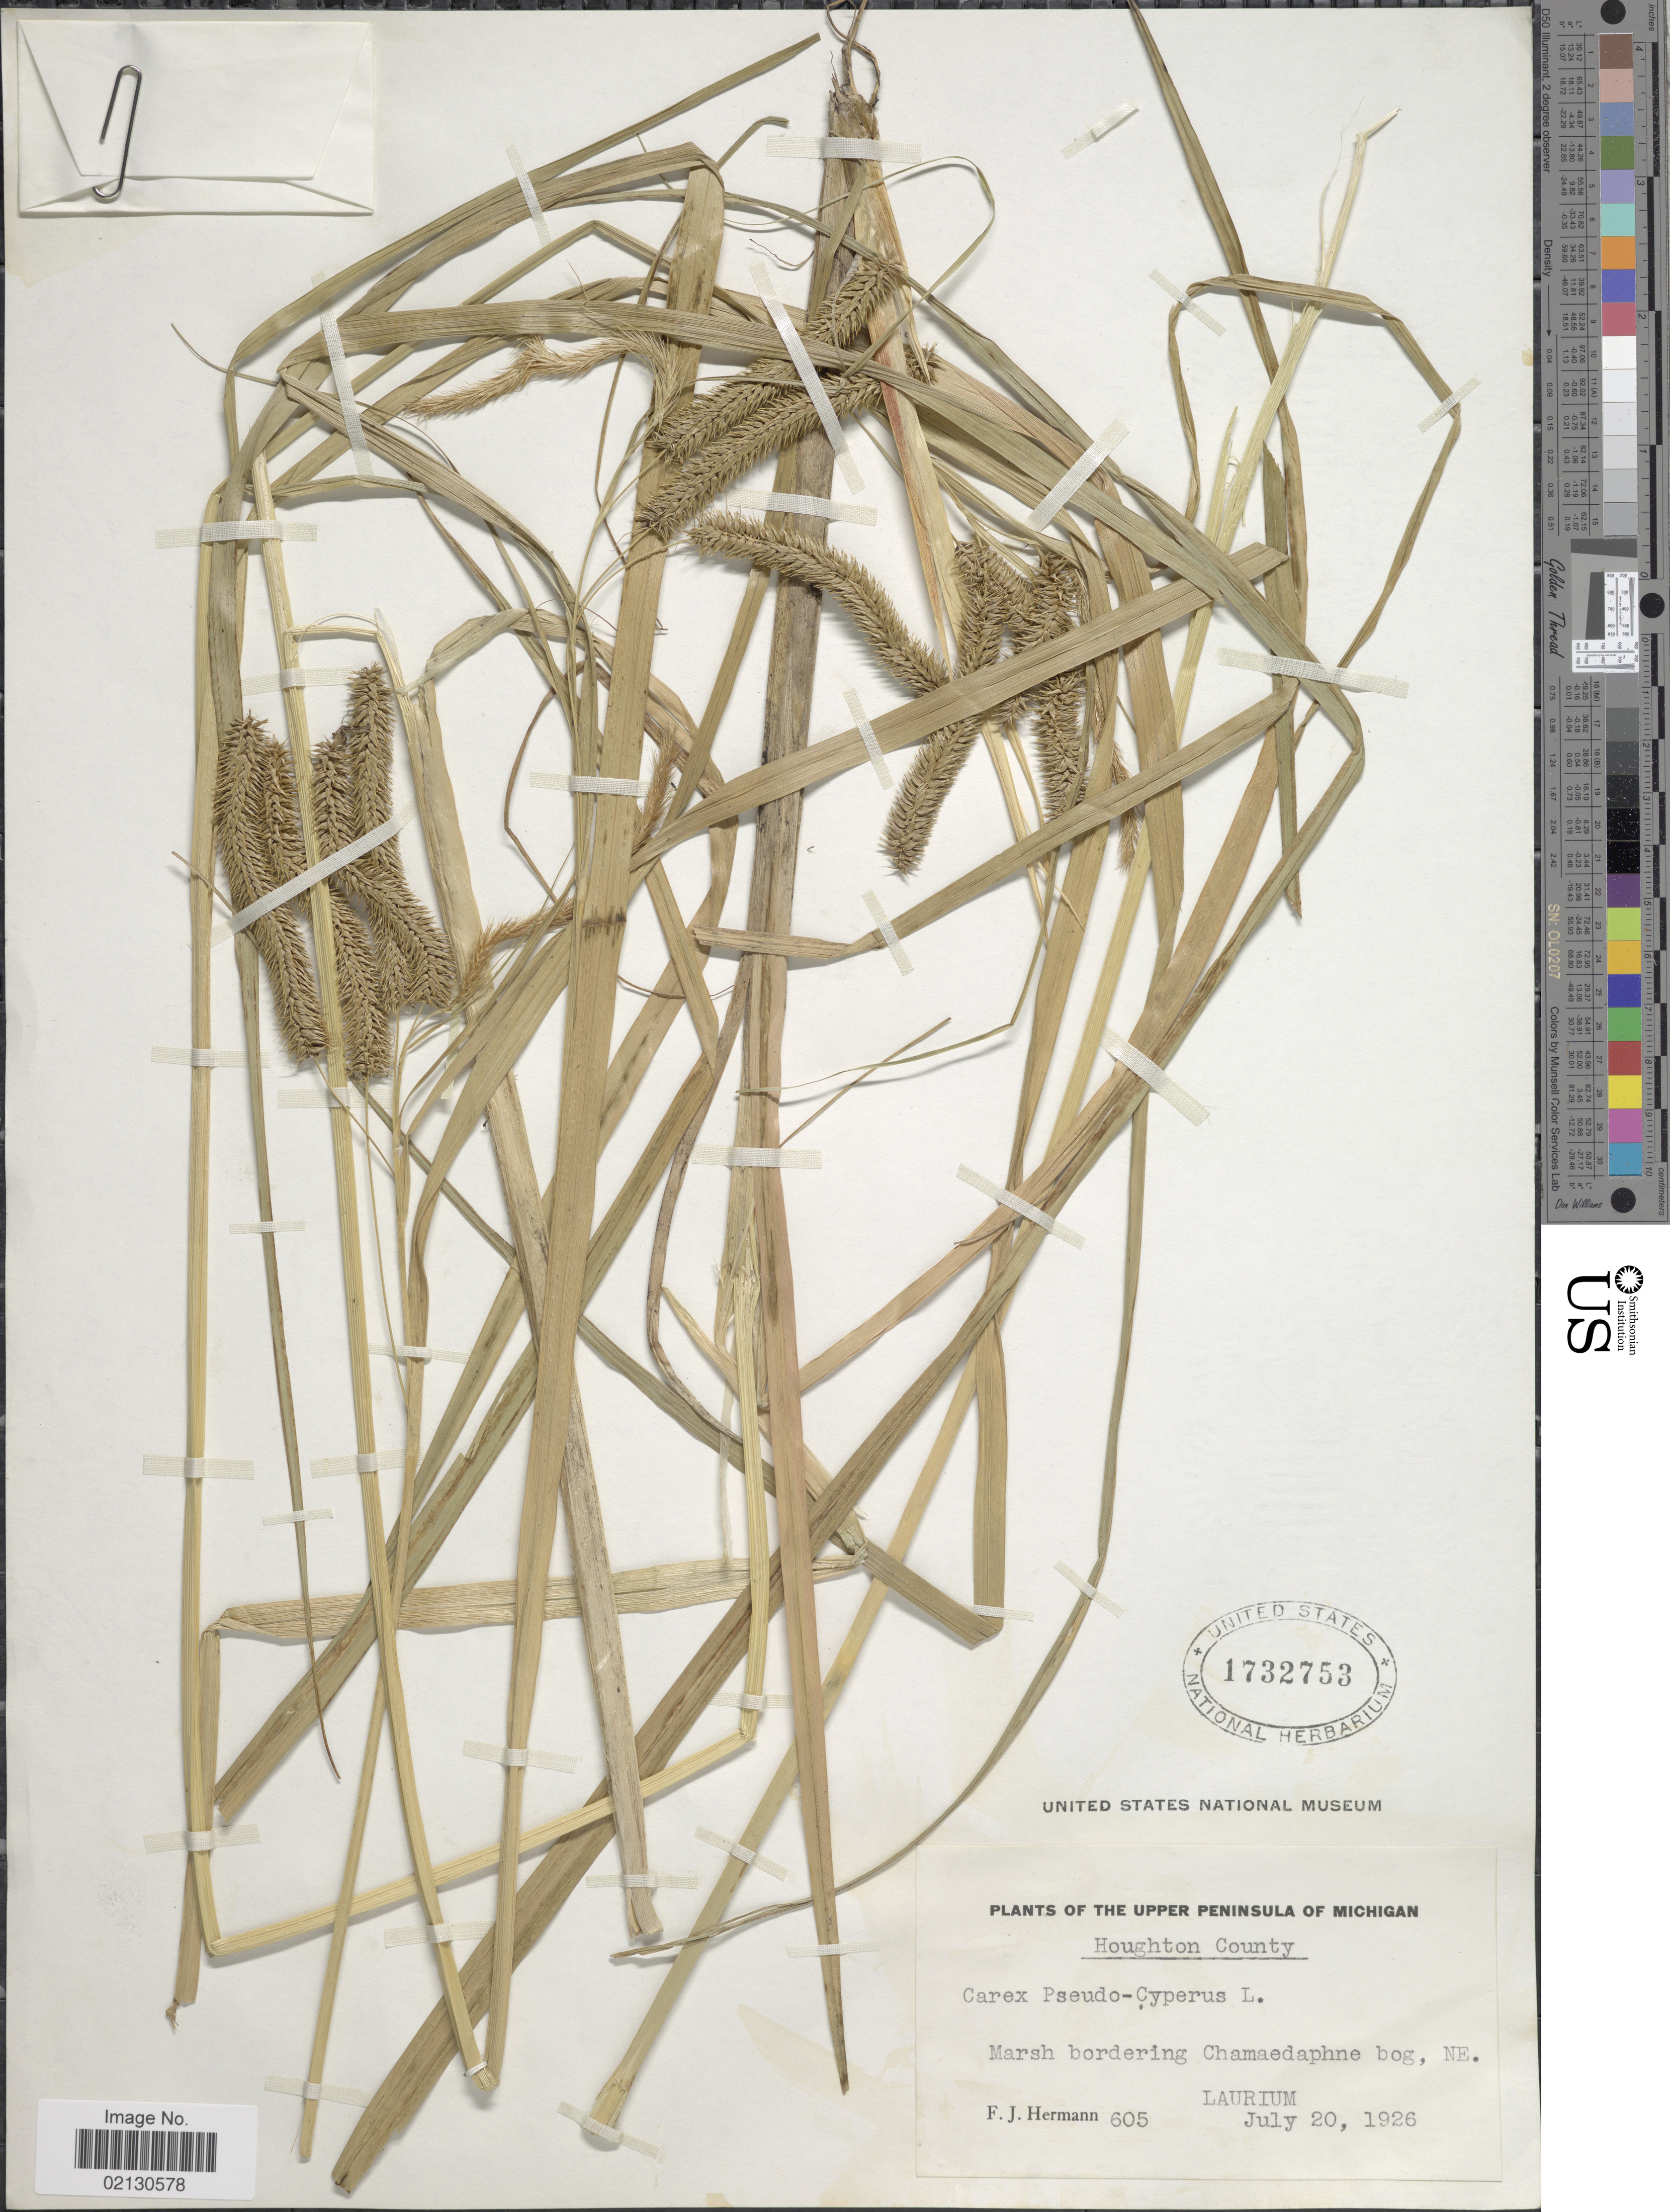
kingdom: Plantae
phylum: Tracheophyta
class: Liliopsida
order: Poales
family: Cyperaceae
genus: Carex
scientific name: Carex pseudocyperus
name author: L.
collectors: F. J. Hermann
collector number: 605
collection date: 1926-07-20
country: United States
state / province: Michigan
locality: Upper Peninsula of Michigan. Chamaedaphne bog, NE. Laurium. Houghton County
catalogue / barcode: US 1732753